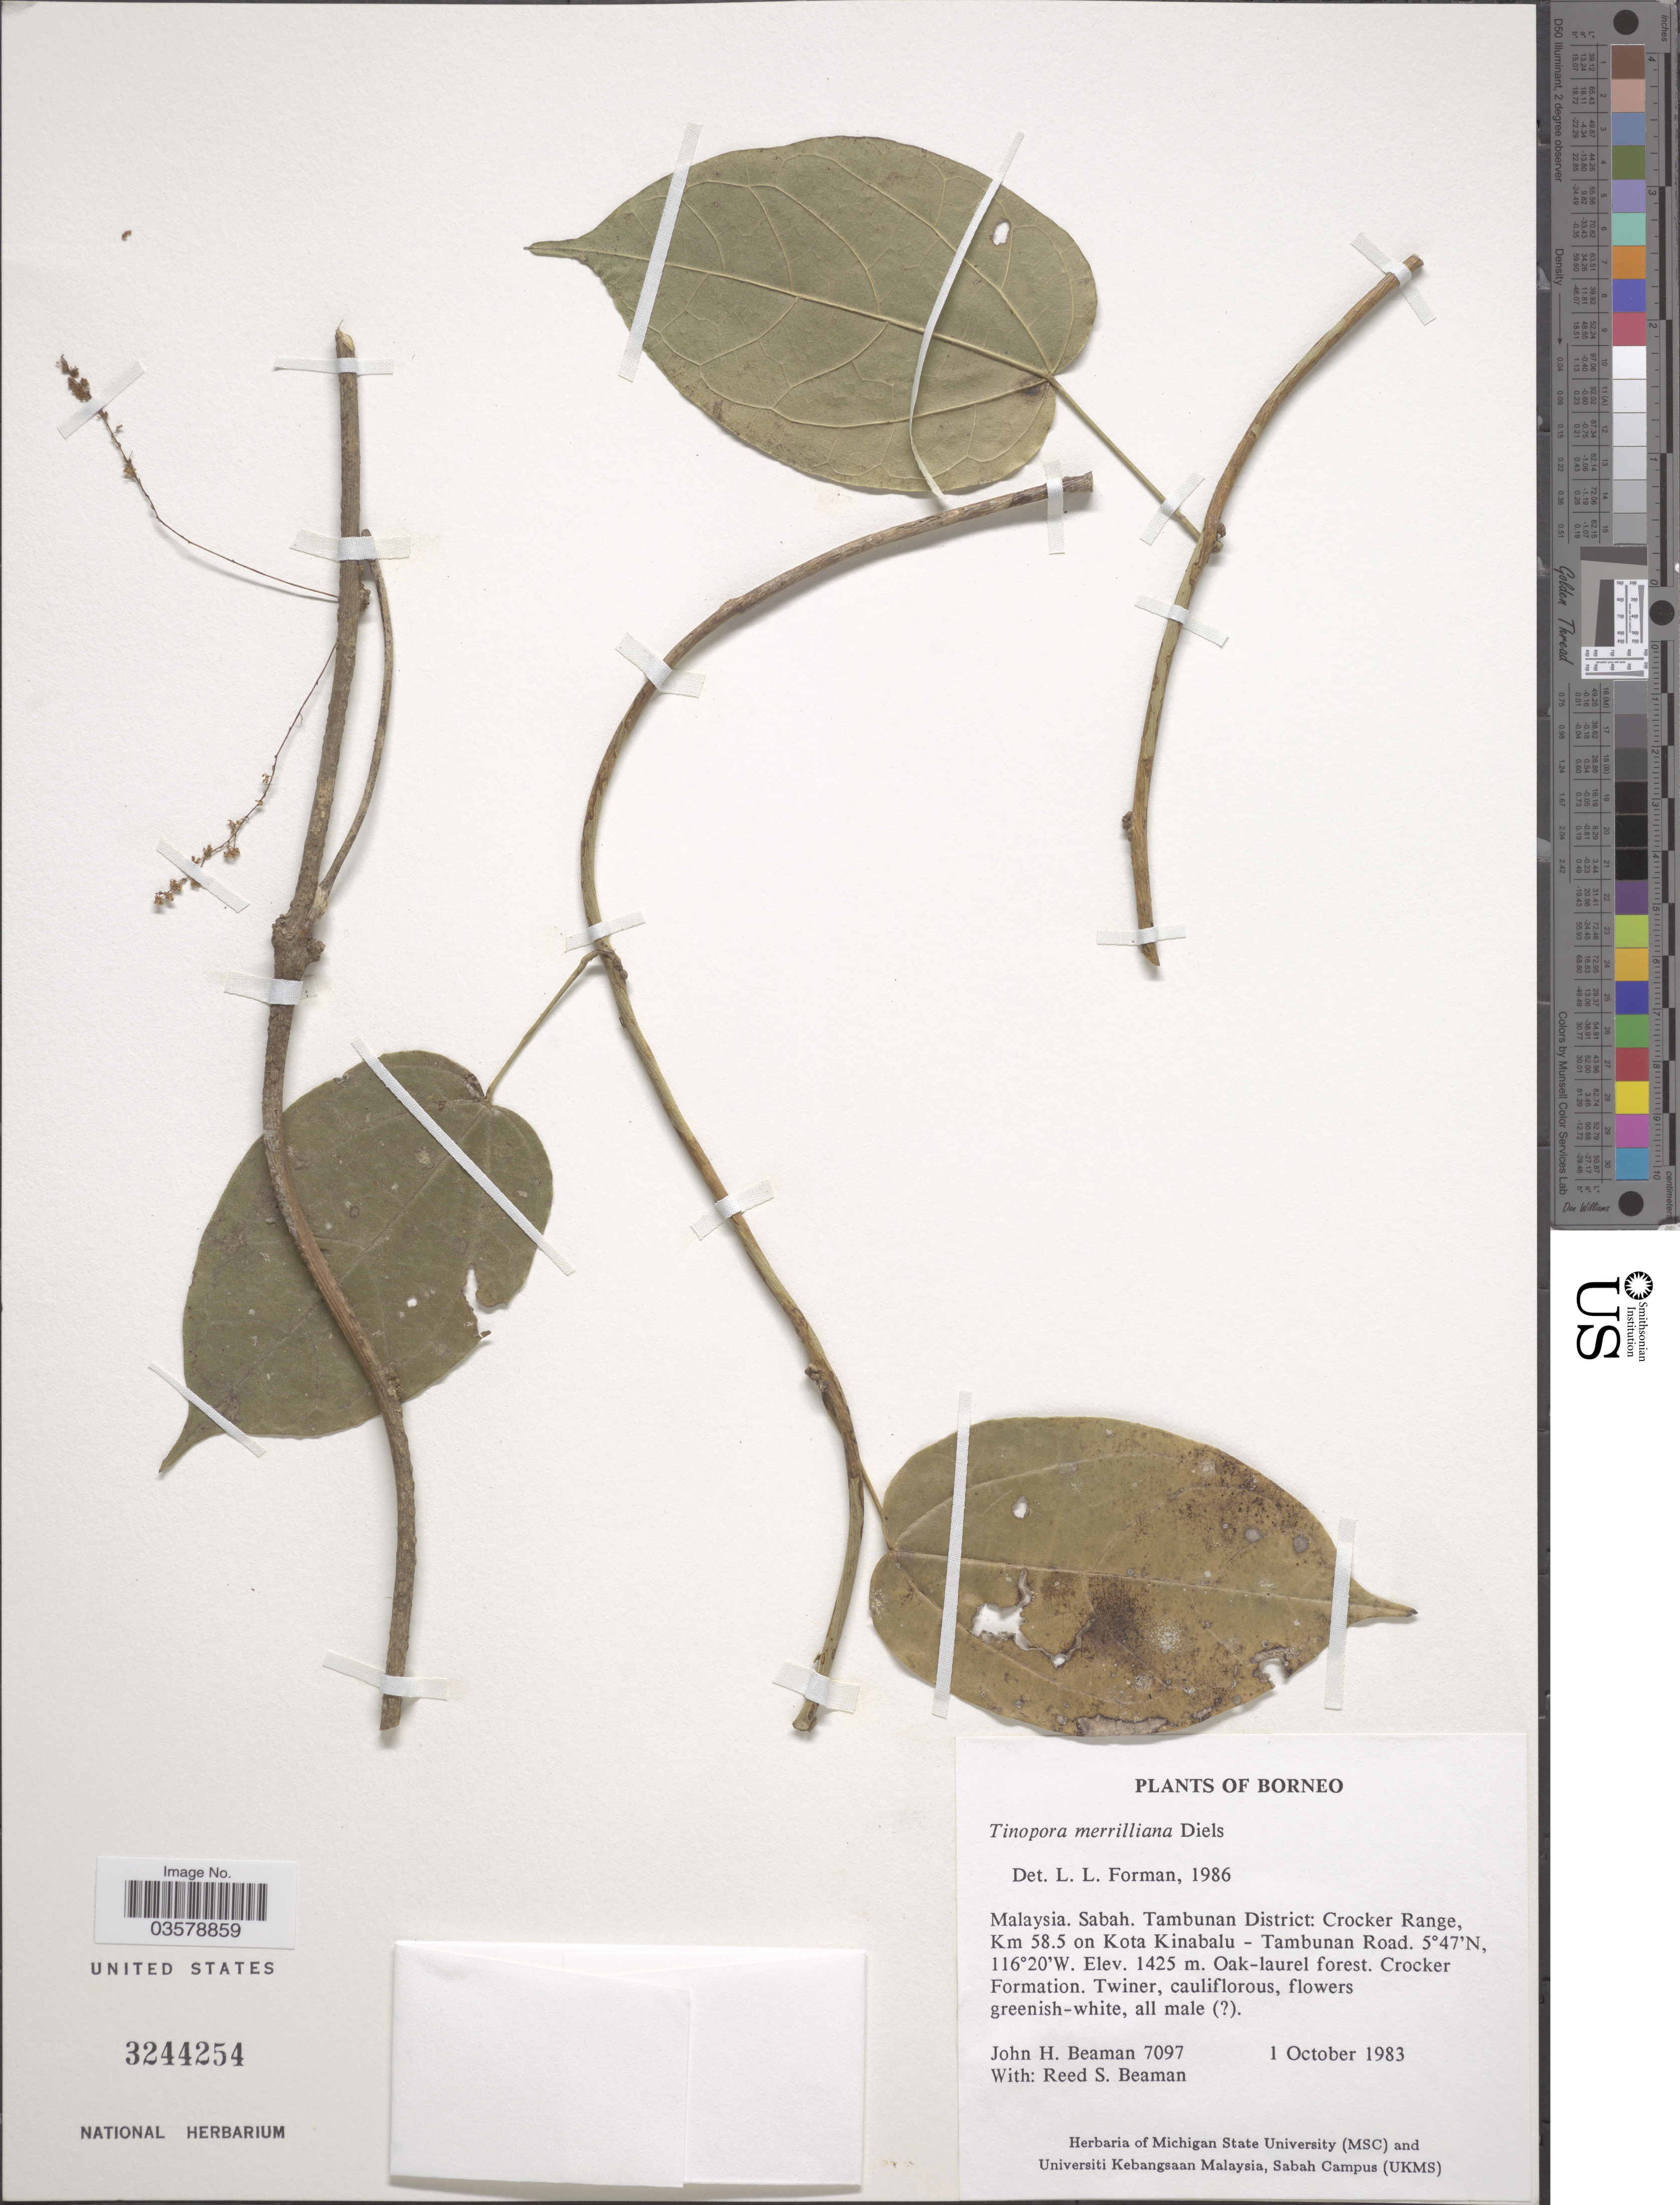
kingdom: Plantae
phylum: Tracheophyta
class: Magnoliopsida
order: Ranunculales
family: Menispermaceae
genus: Tinospora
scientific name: Tinospora merrilliana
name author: Diels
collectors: J. H. Beaman & R. S. Beaman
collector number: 7097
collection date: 1983-10-01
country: Malaysia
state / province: Sabah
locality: Borneo. Tambunan District: Crocker Range, Km 58.5 on Kota Kinabalu - Tambunan Road. Oak-laurel forest. Crocker Formation.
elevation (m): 1425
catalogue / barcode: US 3244254